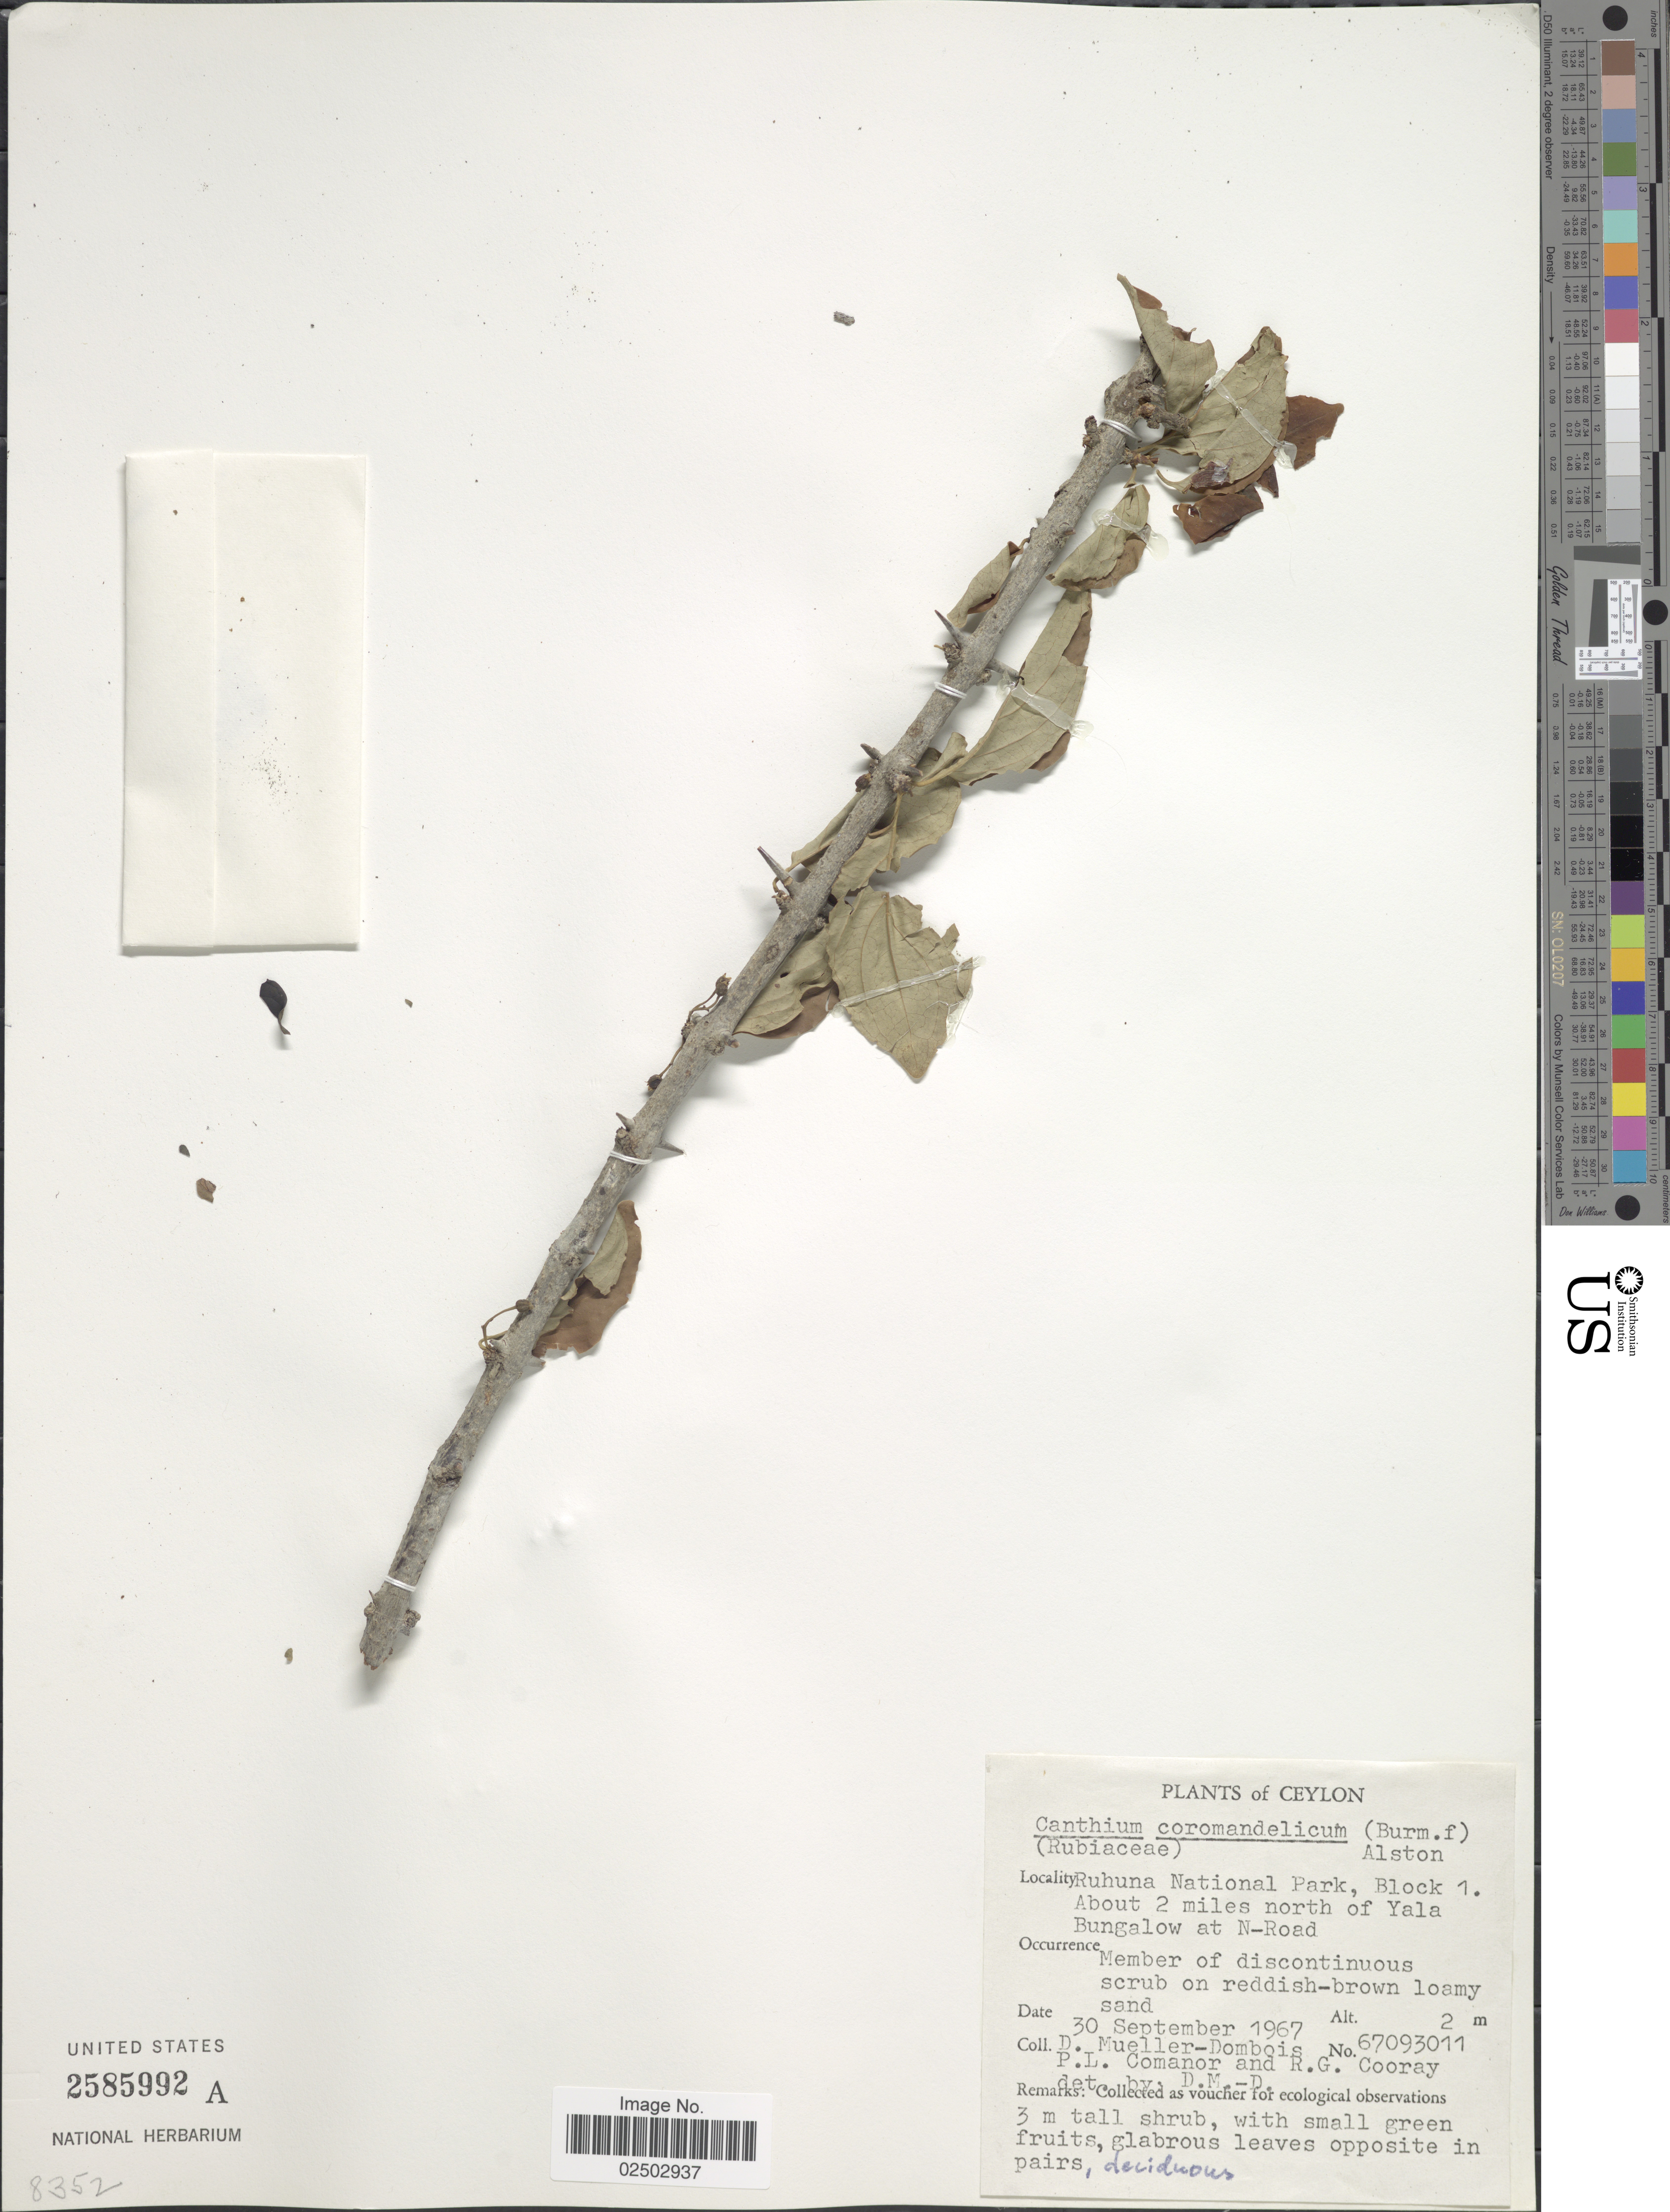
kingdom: Plantae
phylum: Tracheophyta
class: Magnoliopsida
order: Gentianales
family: Rubiaceae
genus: Canthium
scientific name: Canthium coromandelicum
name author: (Burm. f.) Alston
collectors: D. Mueller-Dombois, P. Comanor & R. Cooray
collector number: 67093011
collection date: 1967-09-30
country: Sri Lanka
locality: Ceylon, Ruhuna National Park, Block 1, About 2 miles north of Yala Bungalow at N-Road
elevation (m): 2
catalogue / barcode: US 2585992A